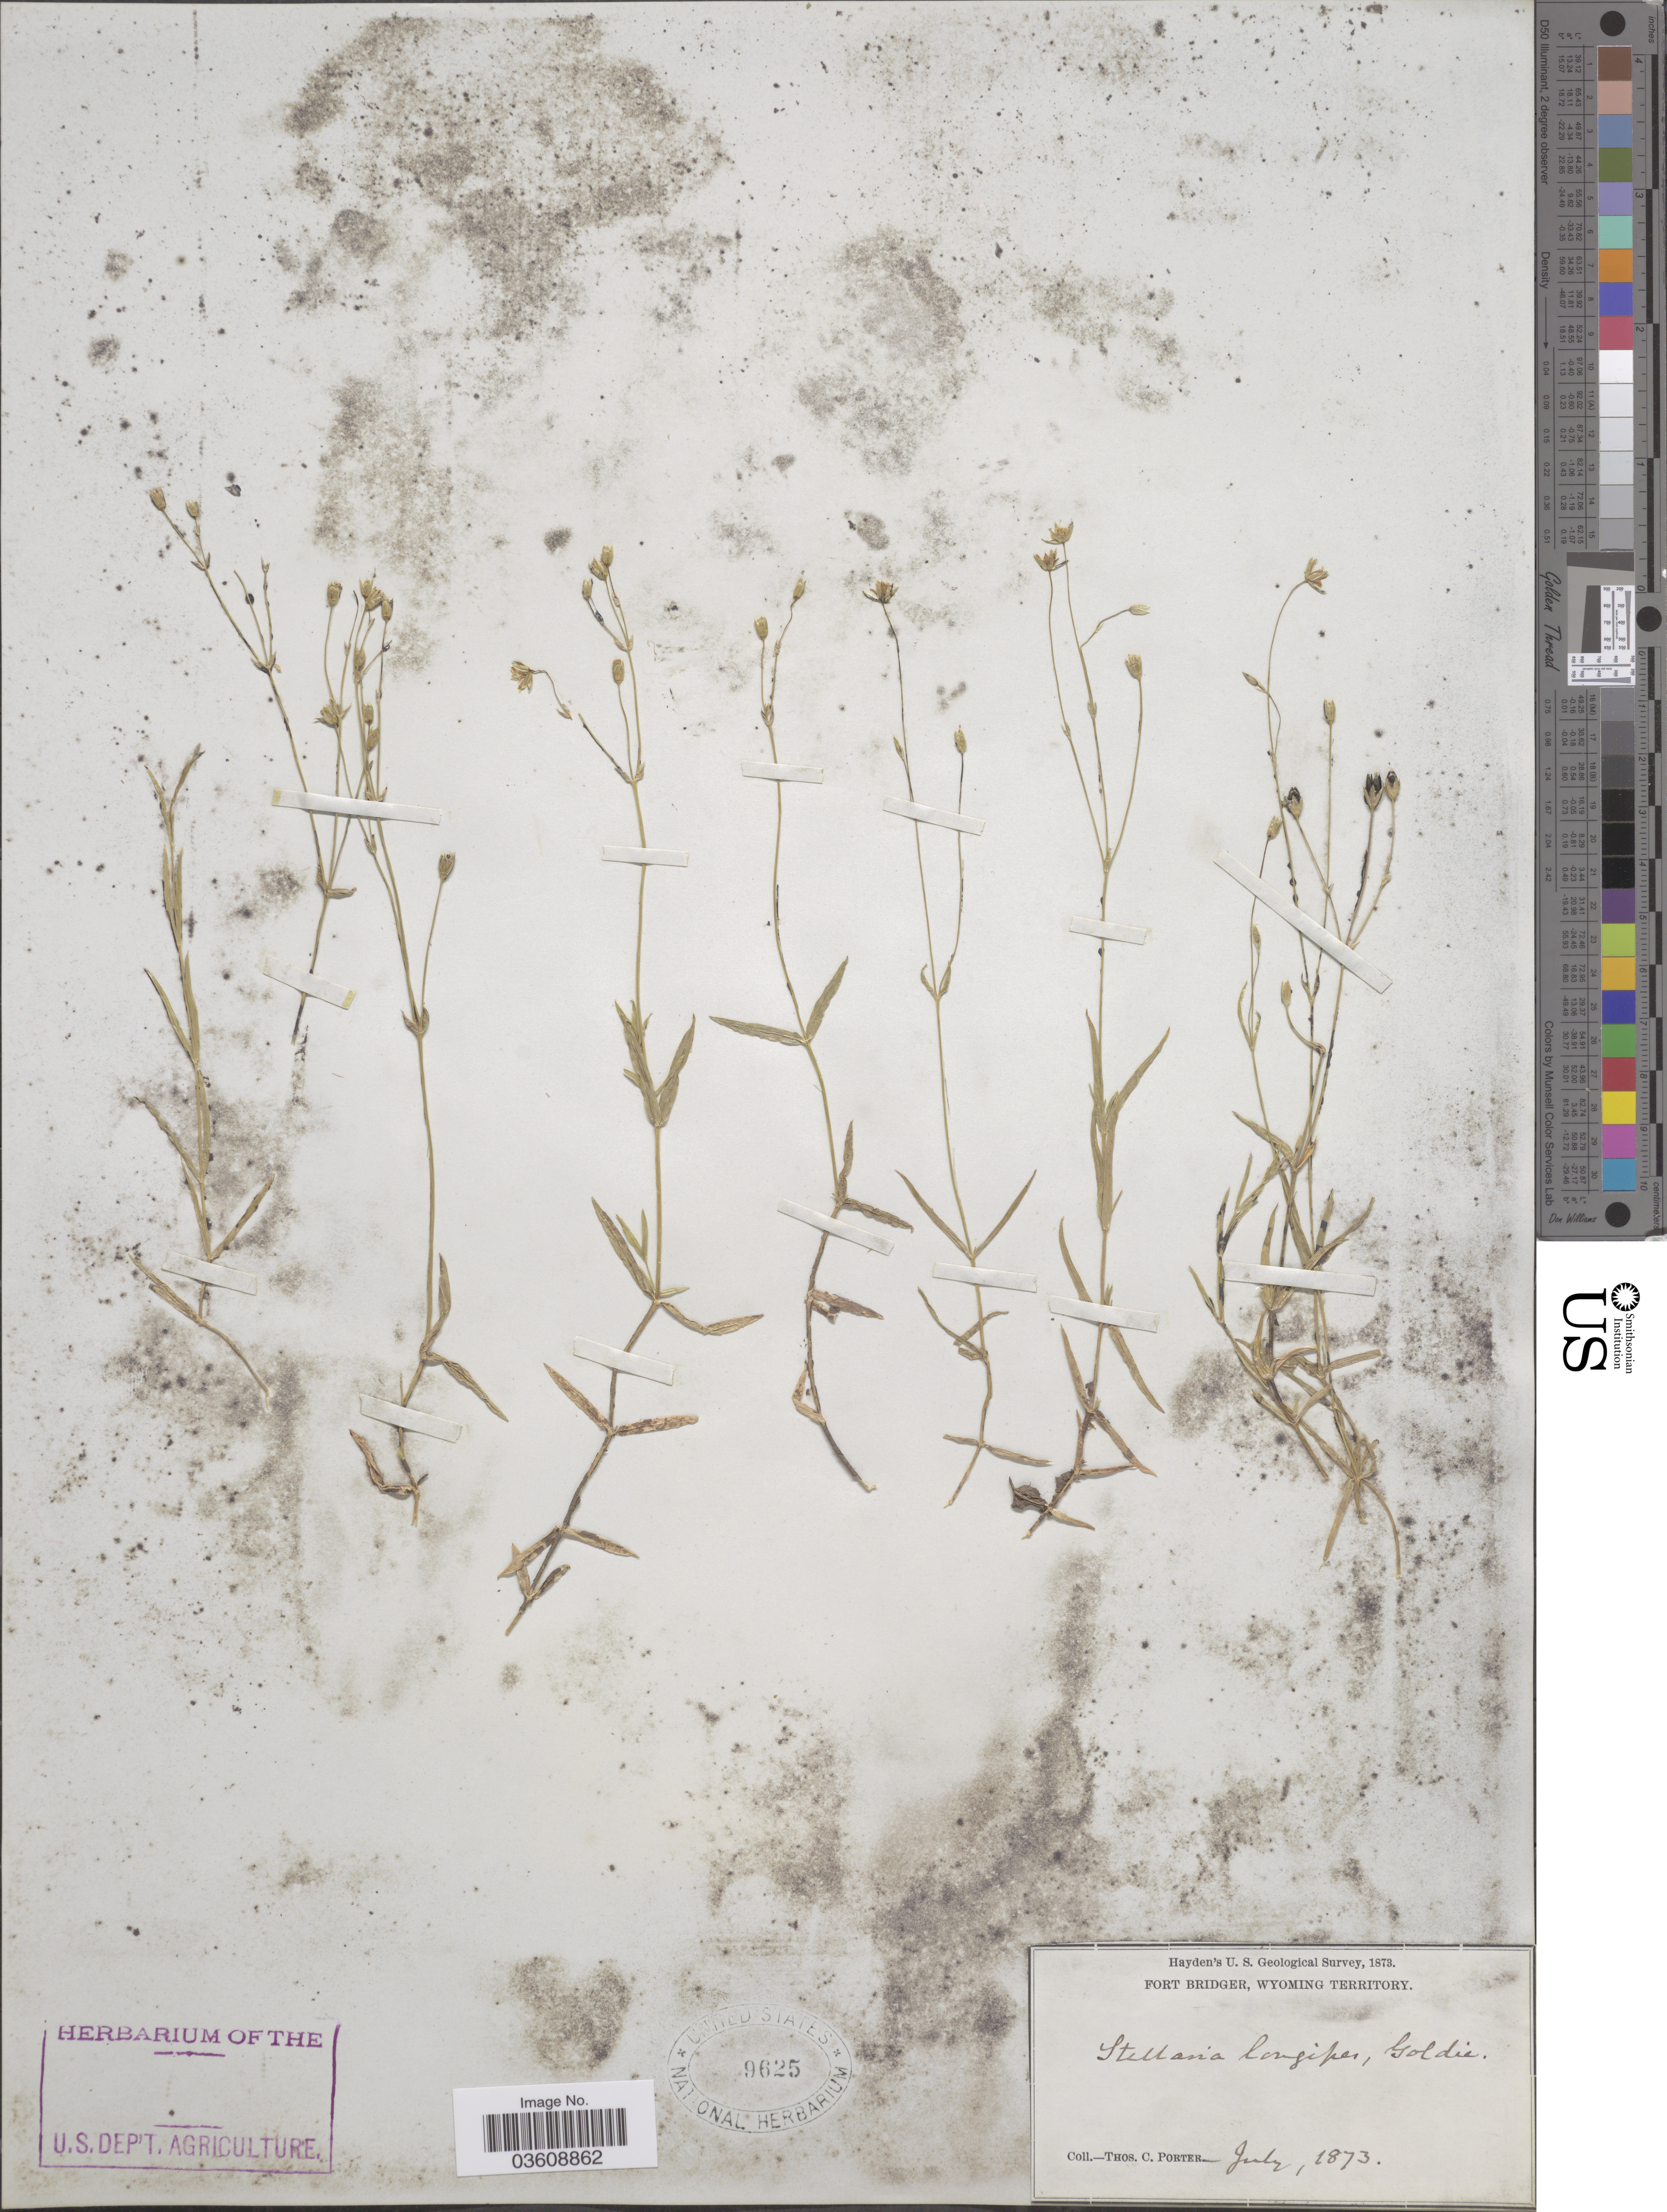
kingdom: Plantae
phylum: Tracheophyta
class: Magnoliopsida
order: Caryophyllales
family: Caryophyllaceae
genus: Stellaria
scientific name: Stellaria longipes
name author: Goldie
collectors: T. Porter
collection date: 1873-07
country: United States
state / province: Wyoming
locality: Fort Bridger.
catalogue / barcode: US 9625